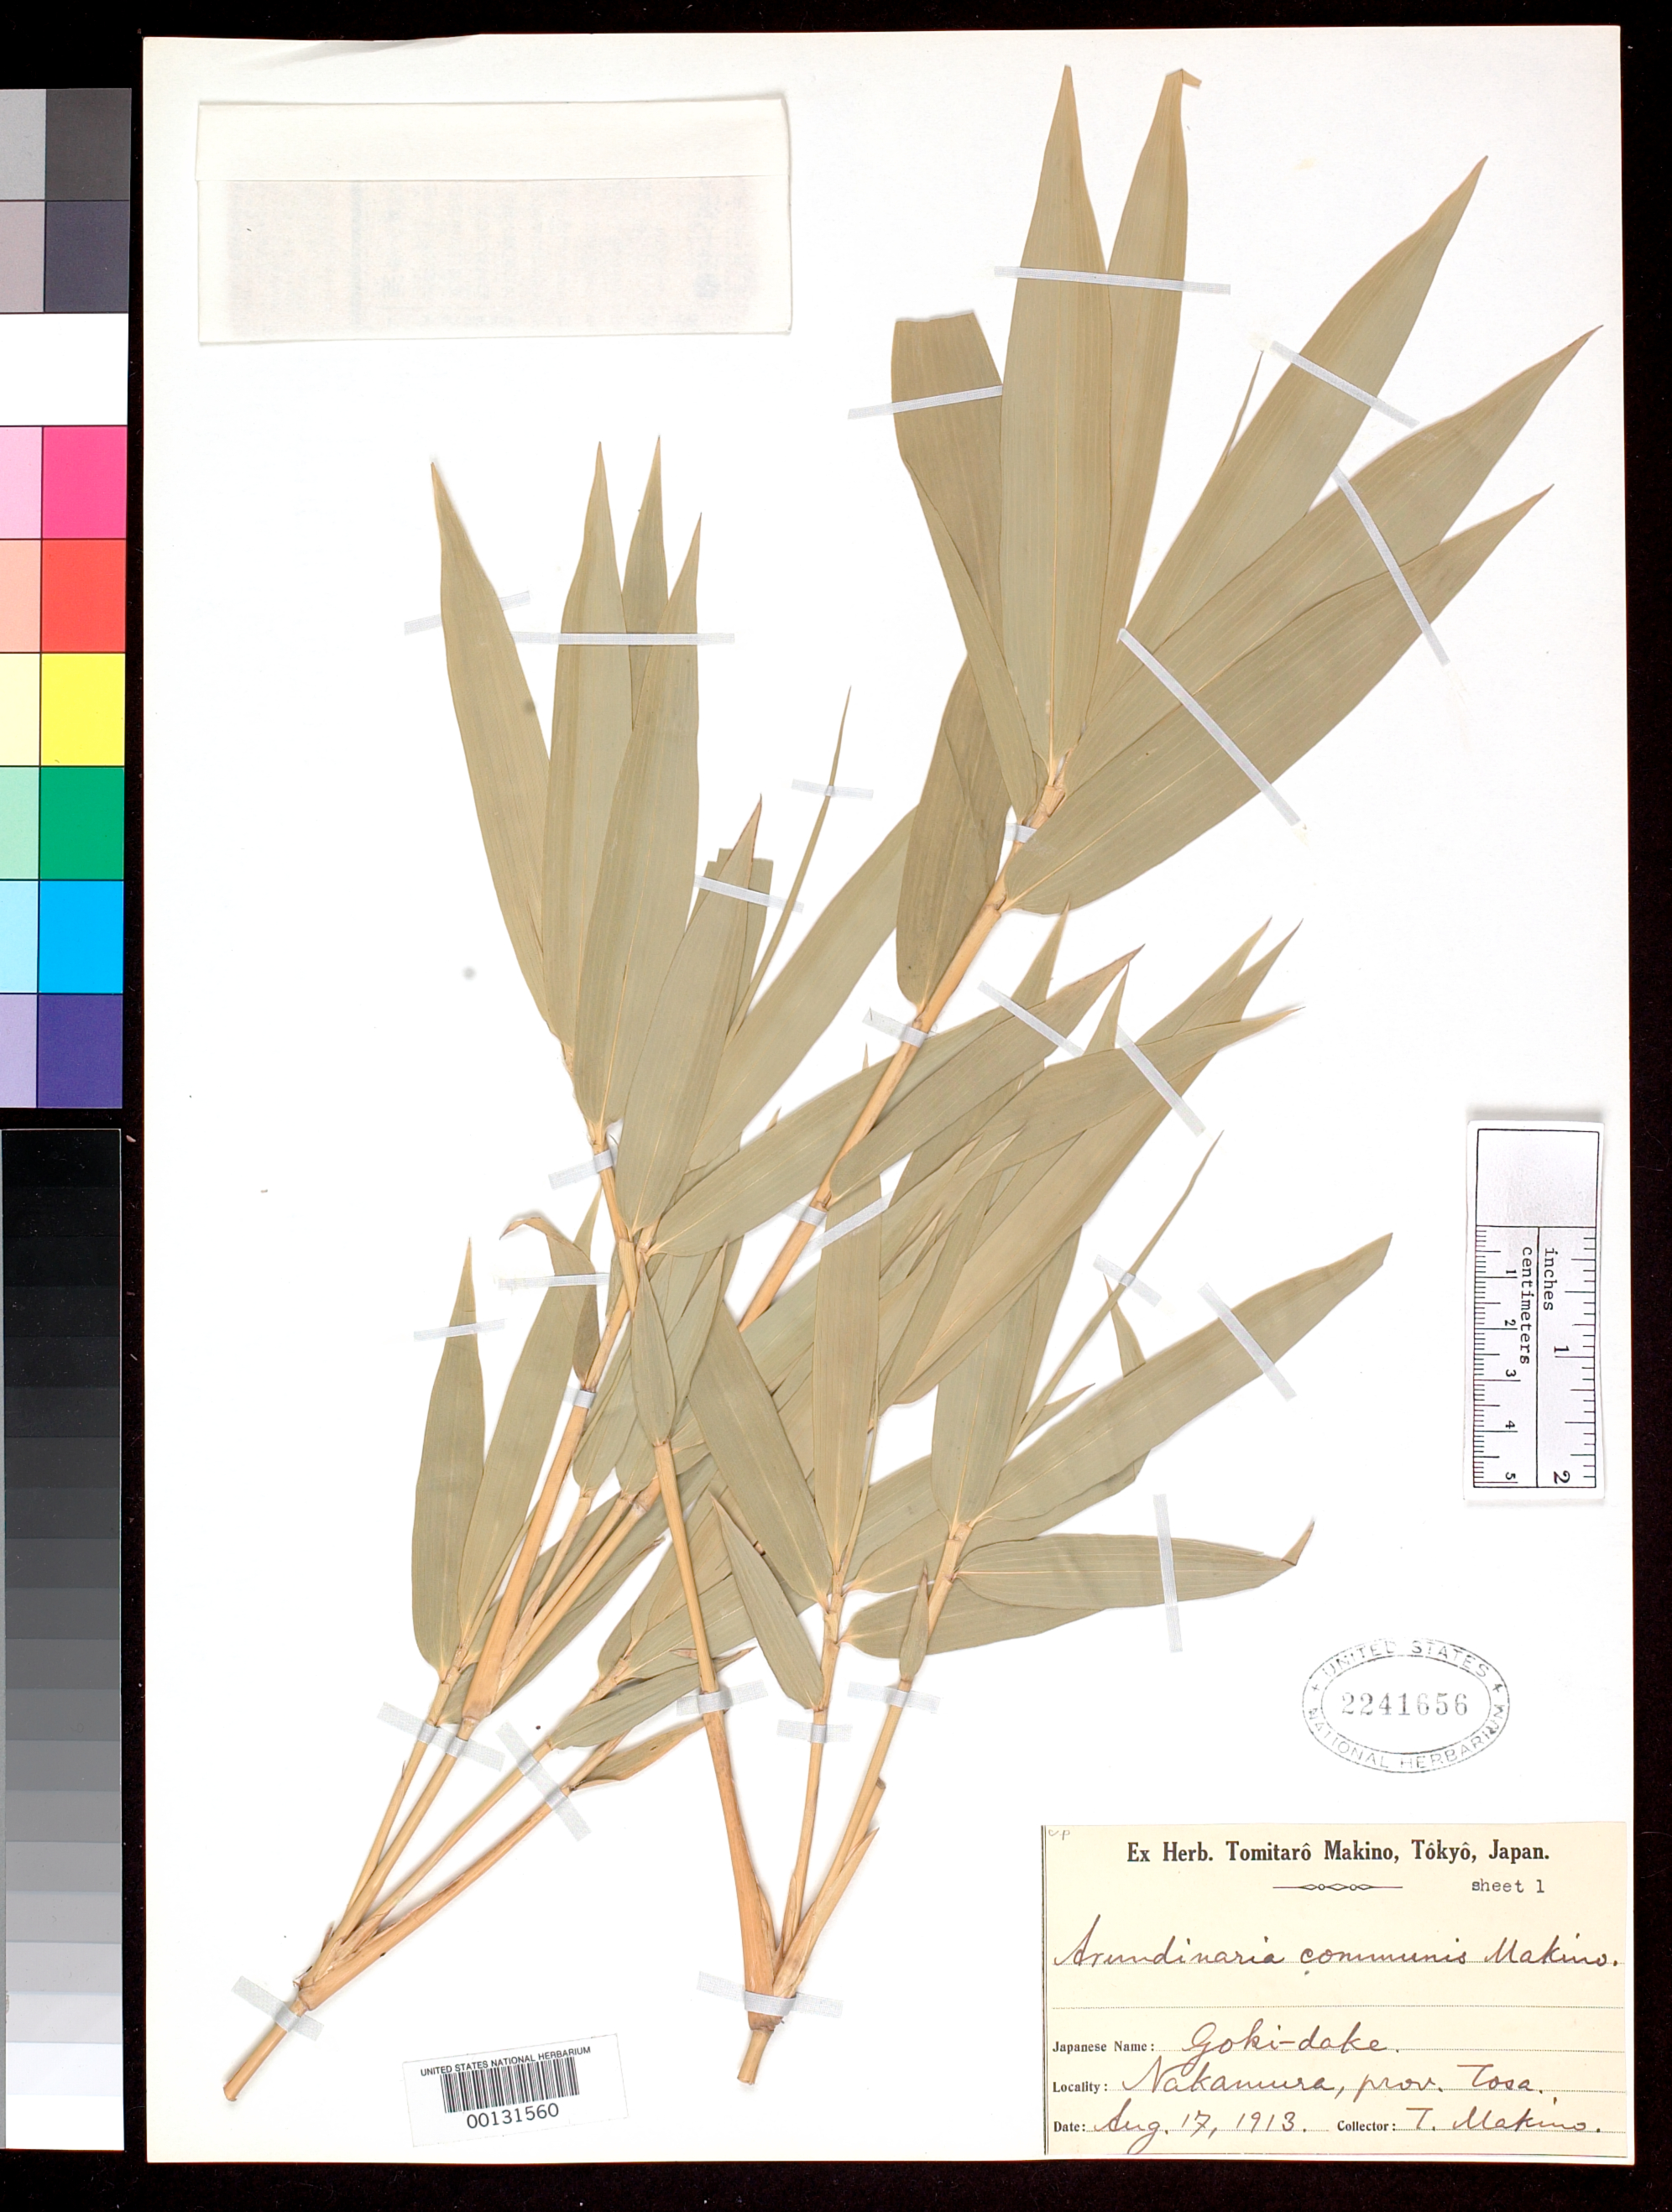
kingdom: Plantae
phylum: Tracheophyta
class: Liliopsida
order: Poales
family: Poaceae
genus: Arundinaria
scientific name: Arundinaria communis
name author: Makino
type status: Type Collection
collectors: T. Makino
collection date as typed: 17 Aug 1913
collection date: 1913-08-17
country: Japan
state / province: Koti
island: Shikoku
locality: Tosa, Nakamura.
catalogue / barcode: US 2241656